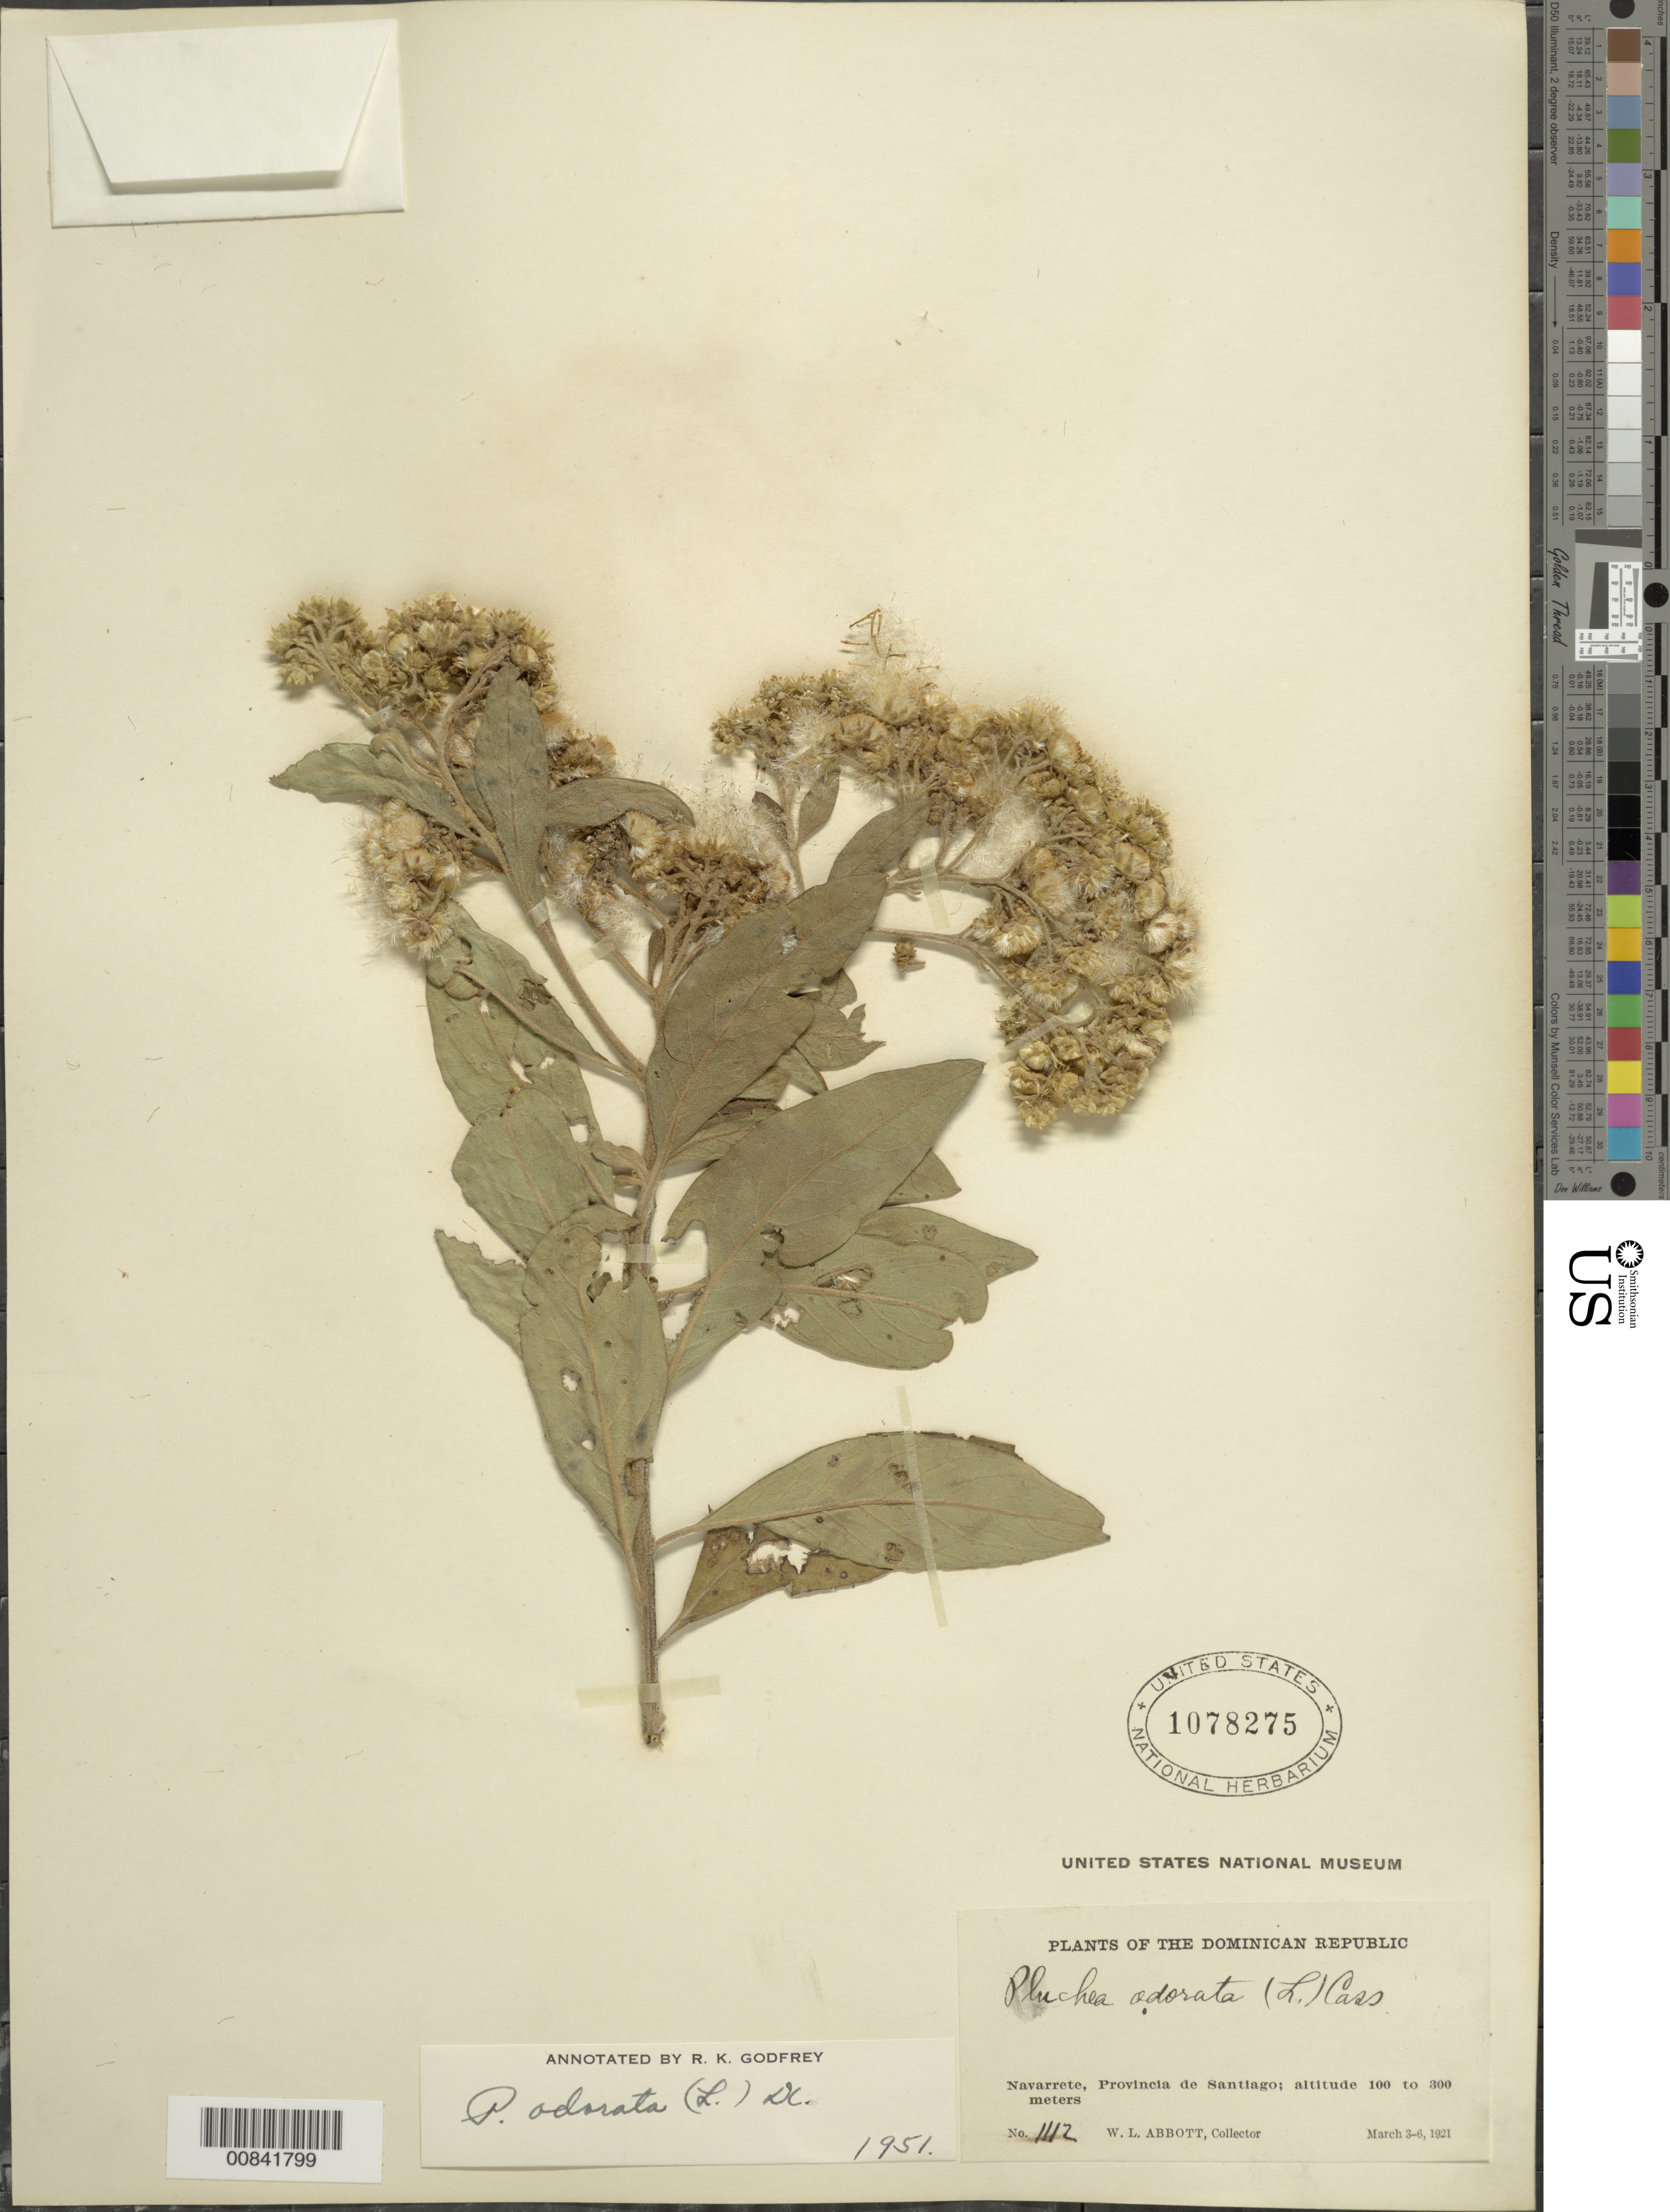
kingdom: Plantae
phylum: Tracheophyta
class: Magnoliopsida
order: Asterales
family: Asteraceae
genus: Pluchea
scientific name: Pluchea carolinensis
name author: (Jacq.) D. Don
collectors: W. L. Abbott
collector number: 1112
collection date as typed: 03 Mar 1921 to 06 Mar 1921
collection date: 1921-03-03/1921-03-06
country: Dominican Republic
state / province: Santiago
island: Hispaniola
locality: Navarette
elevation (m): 100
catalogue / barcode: US 1078275